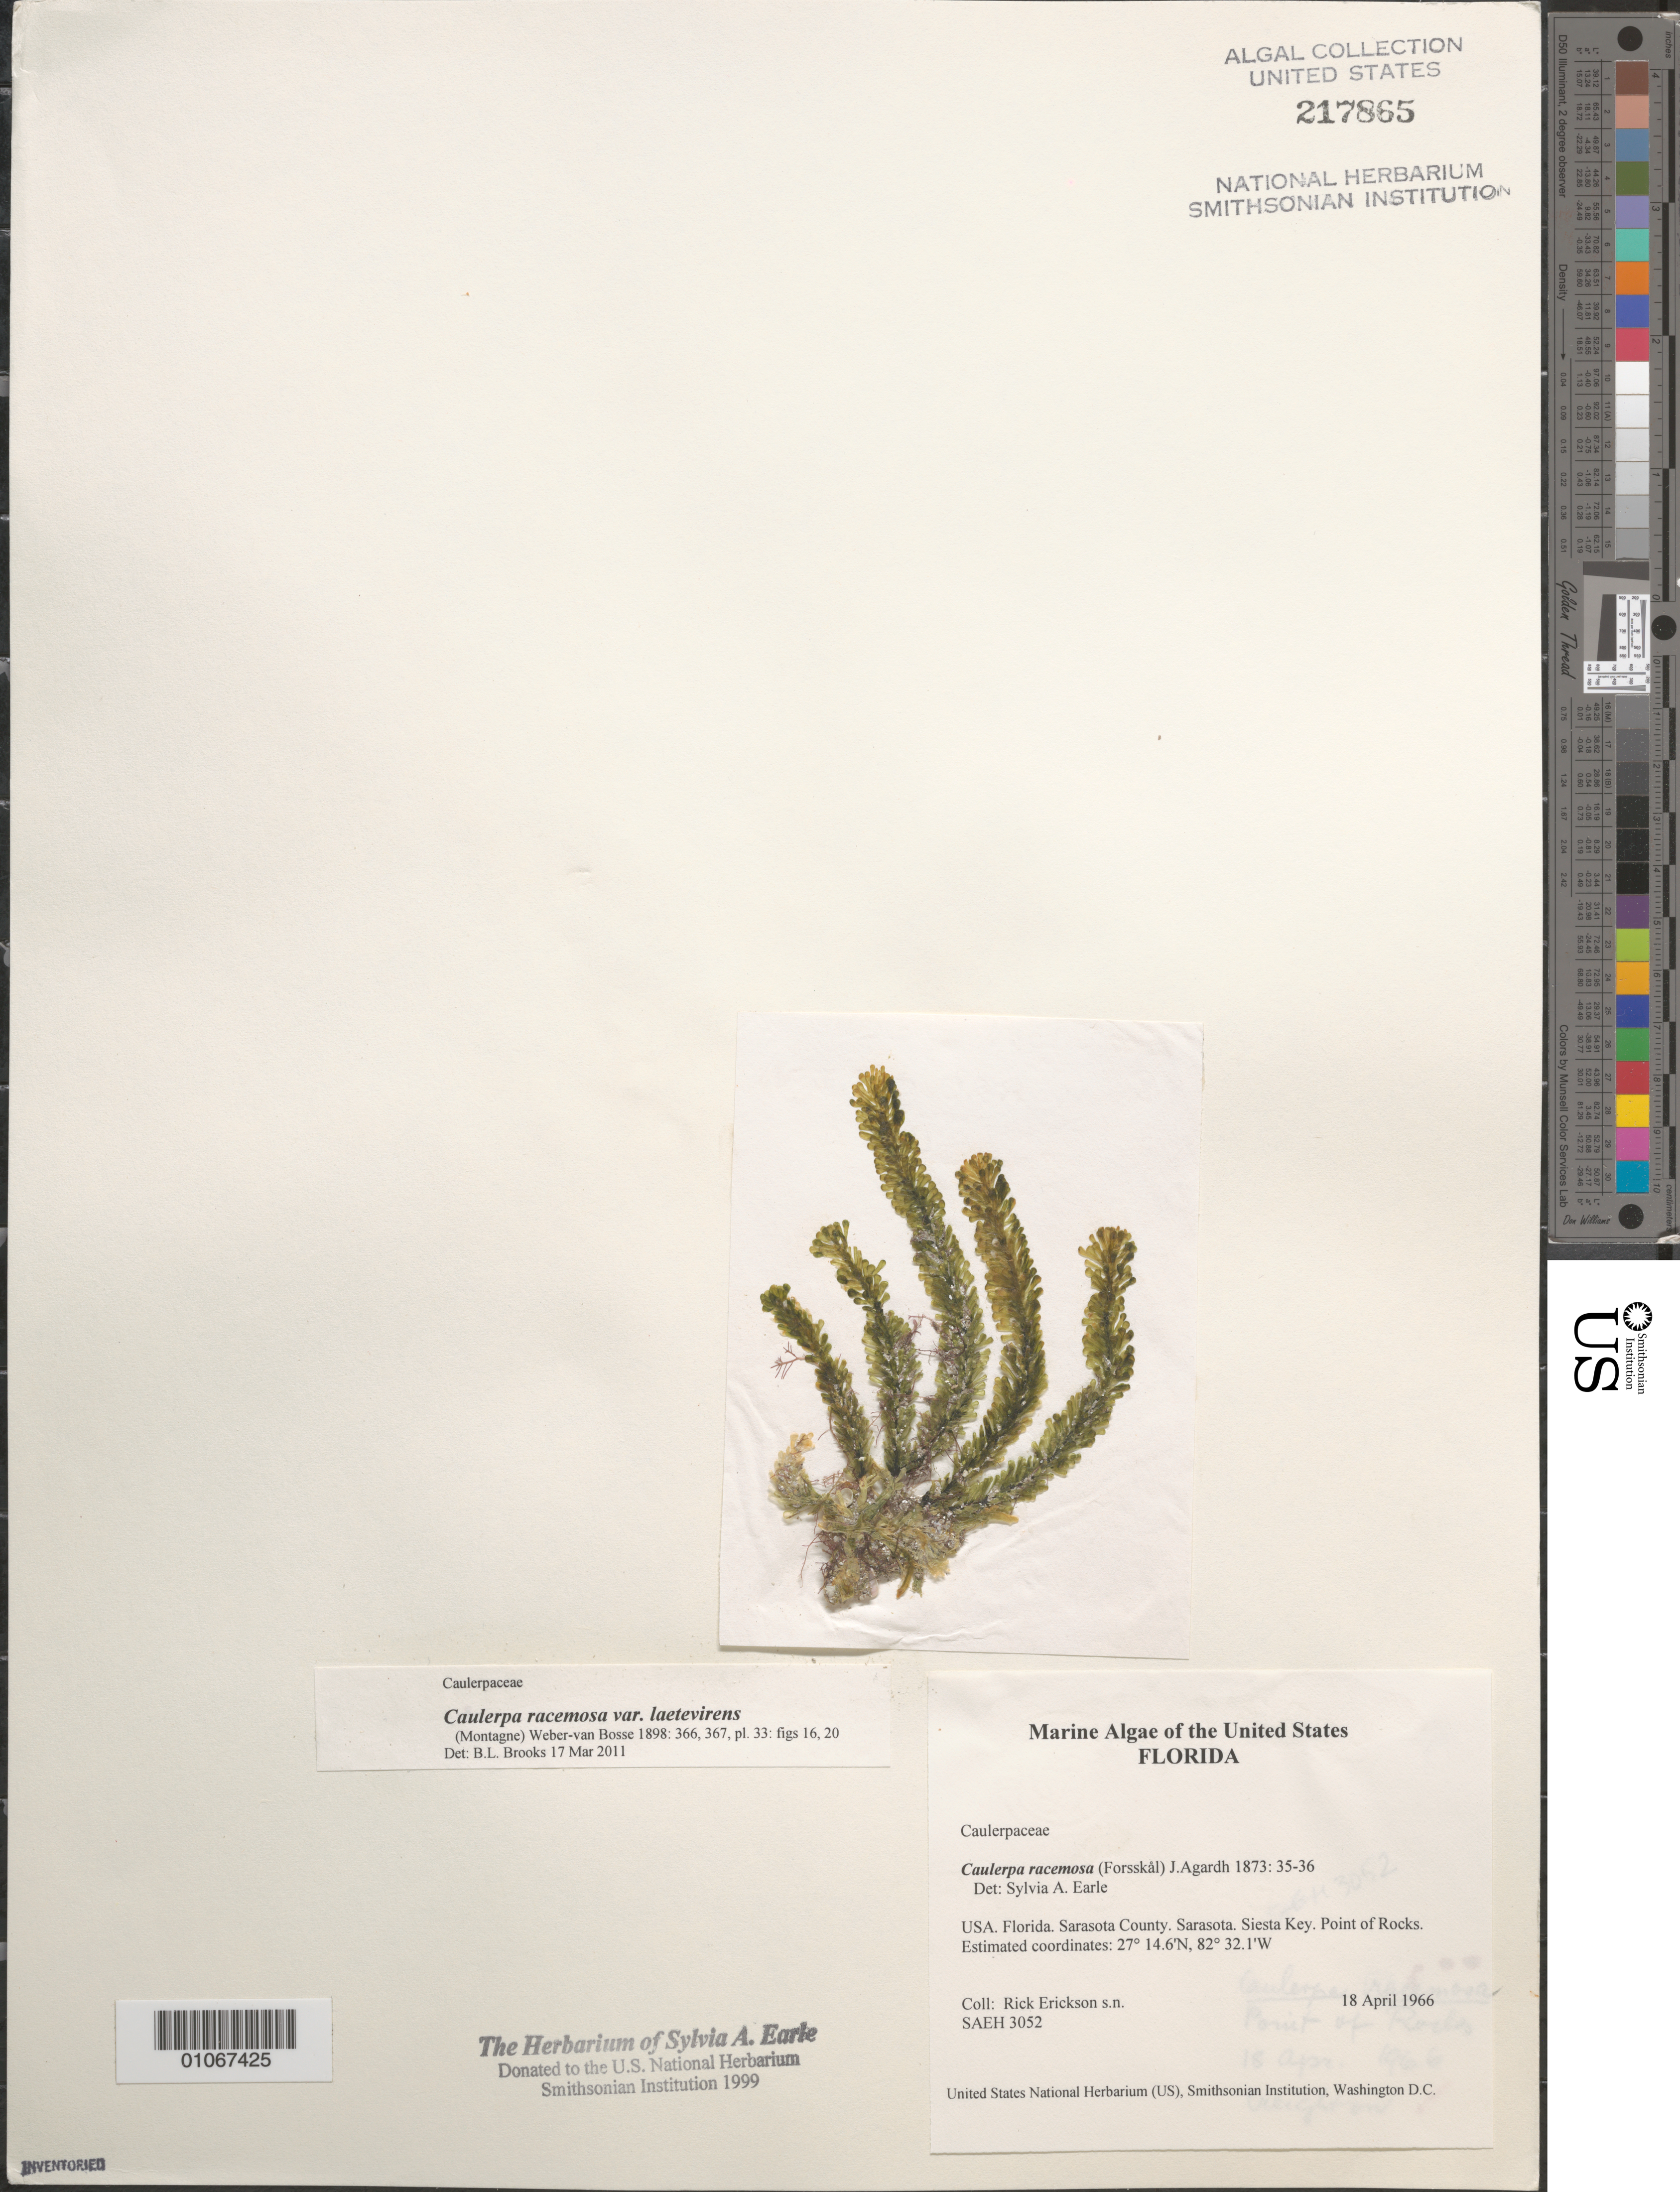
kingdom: Plantae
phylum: Chlorophyta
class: Ulvophyceae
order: Bryopsidales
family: Caulerpaceae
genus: Caulerpa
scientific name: Caulerpa racemosa var. laetevirens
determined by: Brooks, B. L., (BOT), Smithsonian Institution - National Museum of Natural History (UNITED STATES)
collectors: R. Erickson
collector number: SAEH 3052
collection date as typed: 18 Apr 1966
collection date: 1966-04-18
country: United States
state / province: Florida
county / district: Sarasota County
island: Siesta Key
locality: Point of Rocks, Sarasota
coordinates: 27 14.6'N, 82 32.1'W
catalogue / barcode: US 217865